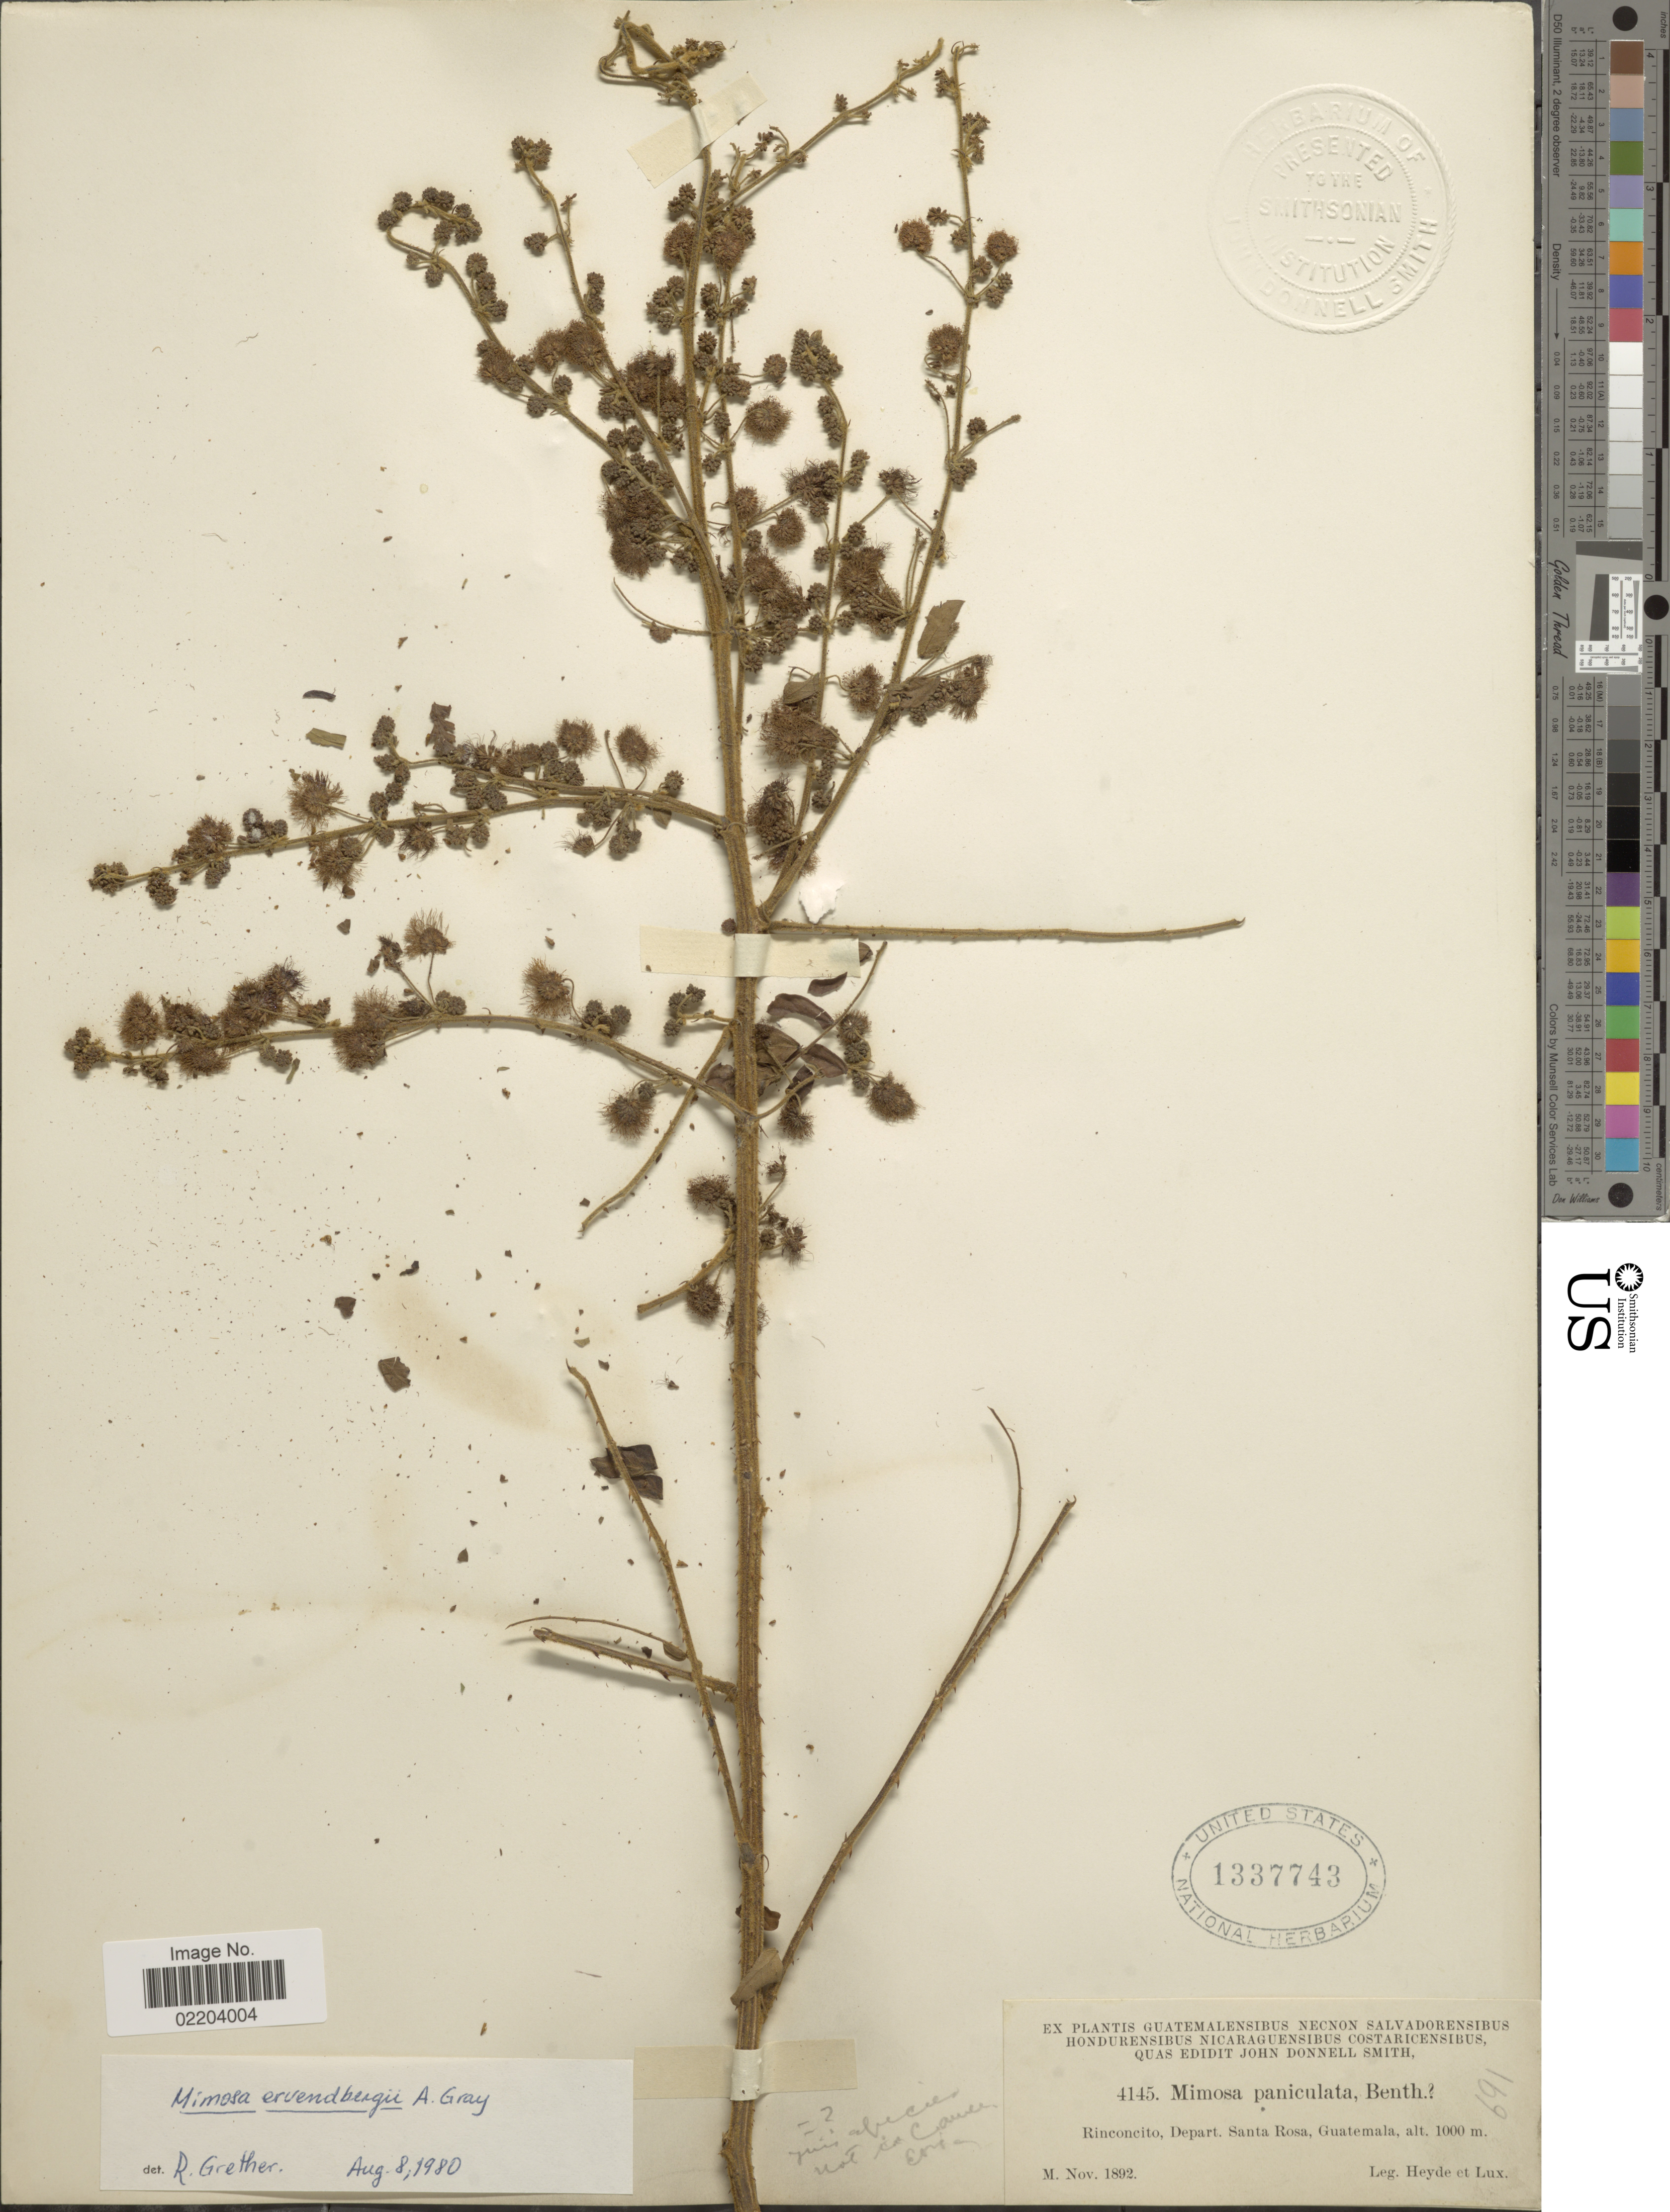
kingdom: Plantae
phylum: Tracheophyta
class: Magnoliopsida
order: Fabales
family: Fabaceae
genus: Mimosa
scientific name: Mimosa ervendbergii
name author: A. Gray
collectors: Heyde & Lux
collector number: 4145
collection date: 1892-11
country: Guatemala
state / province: Santa Rosa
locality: Rinconcito, Depart. Santa Rosa, Guatemala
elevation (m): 1000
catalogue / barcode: US 1337743